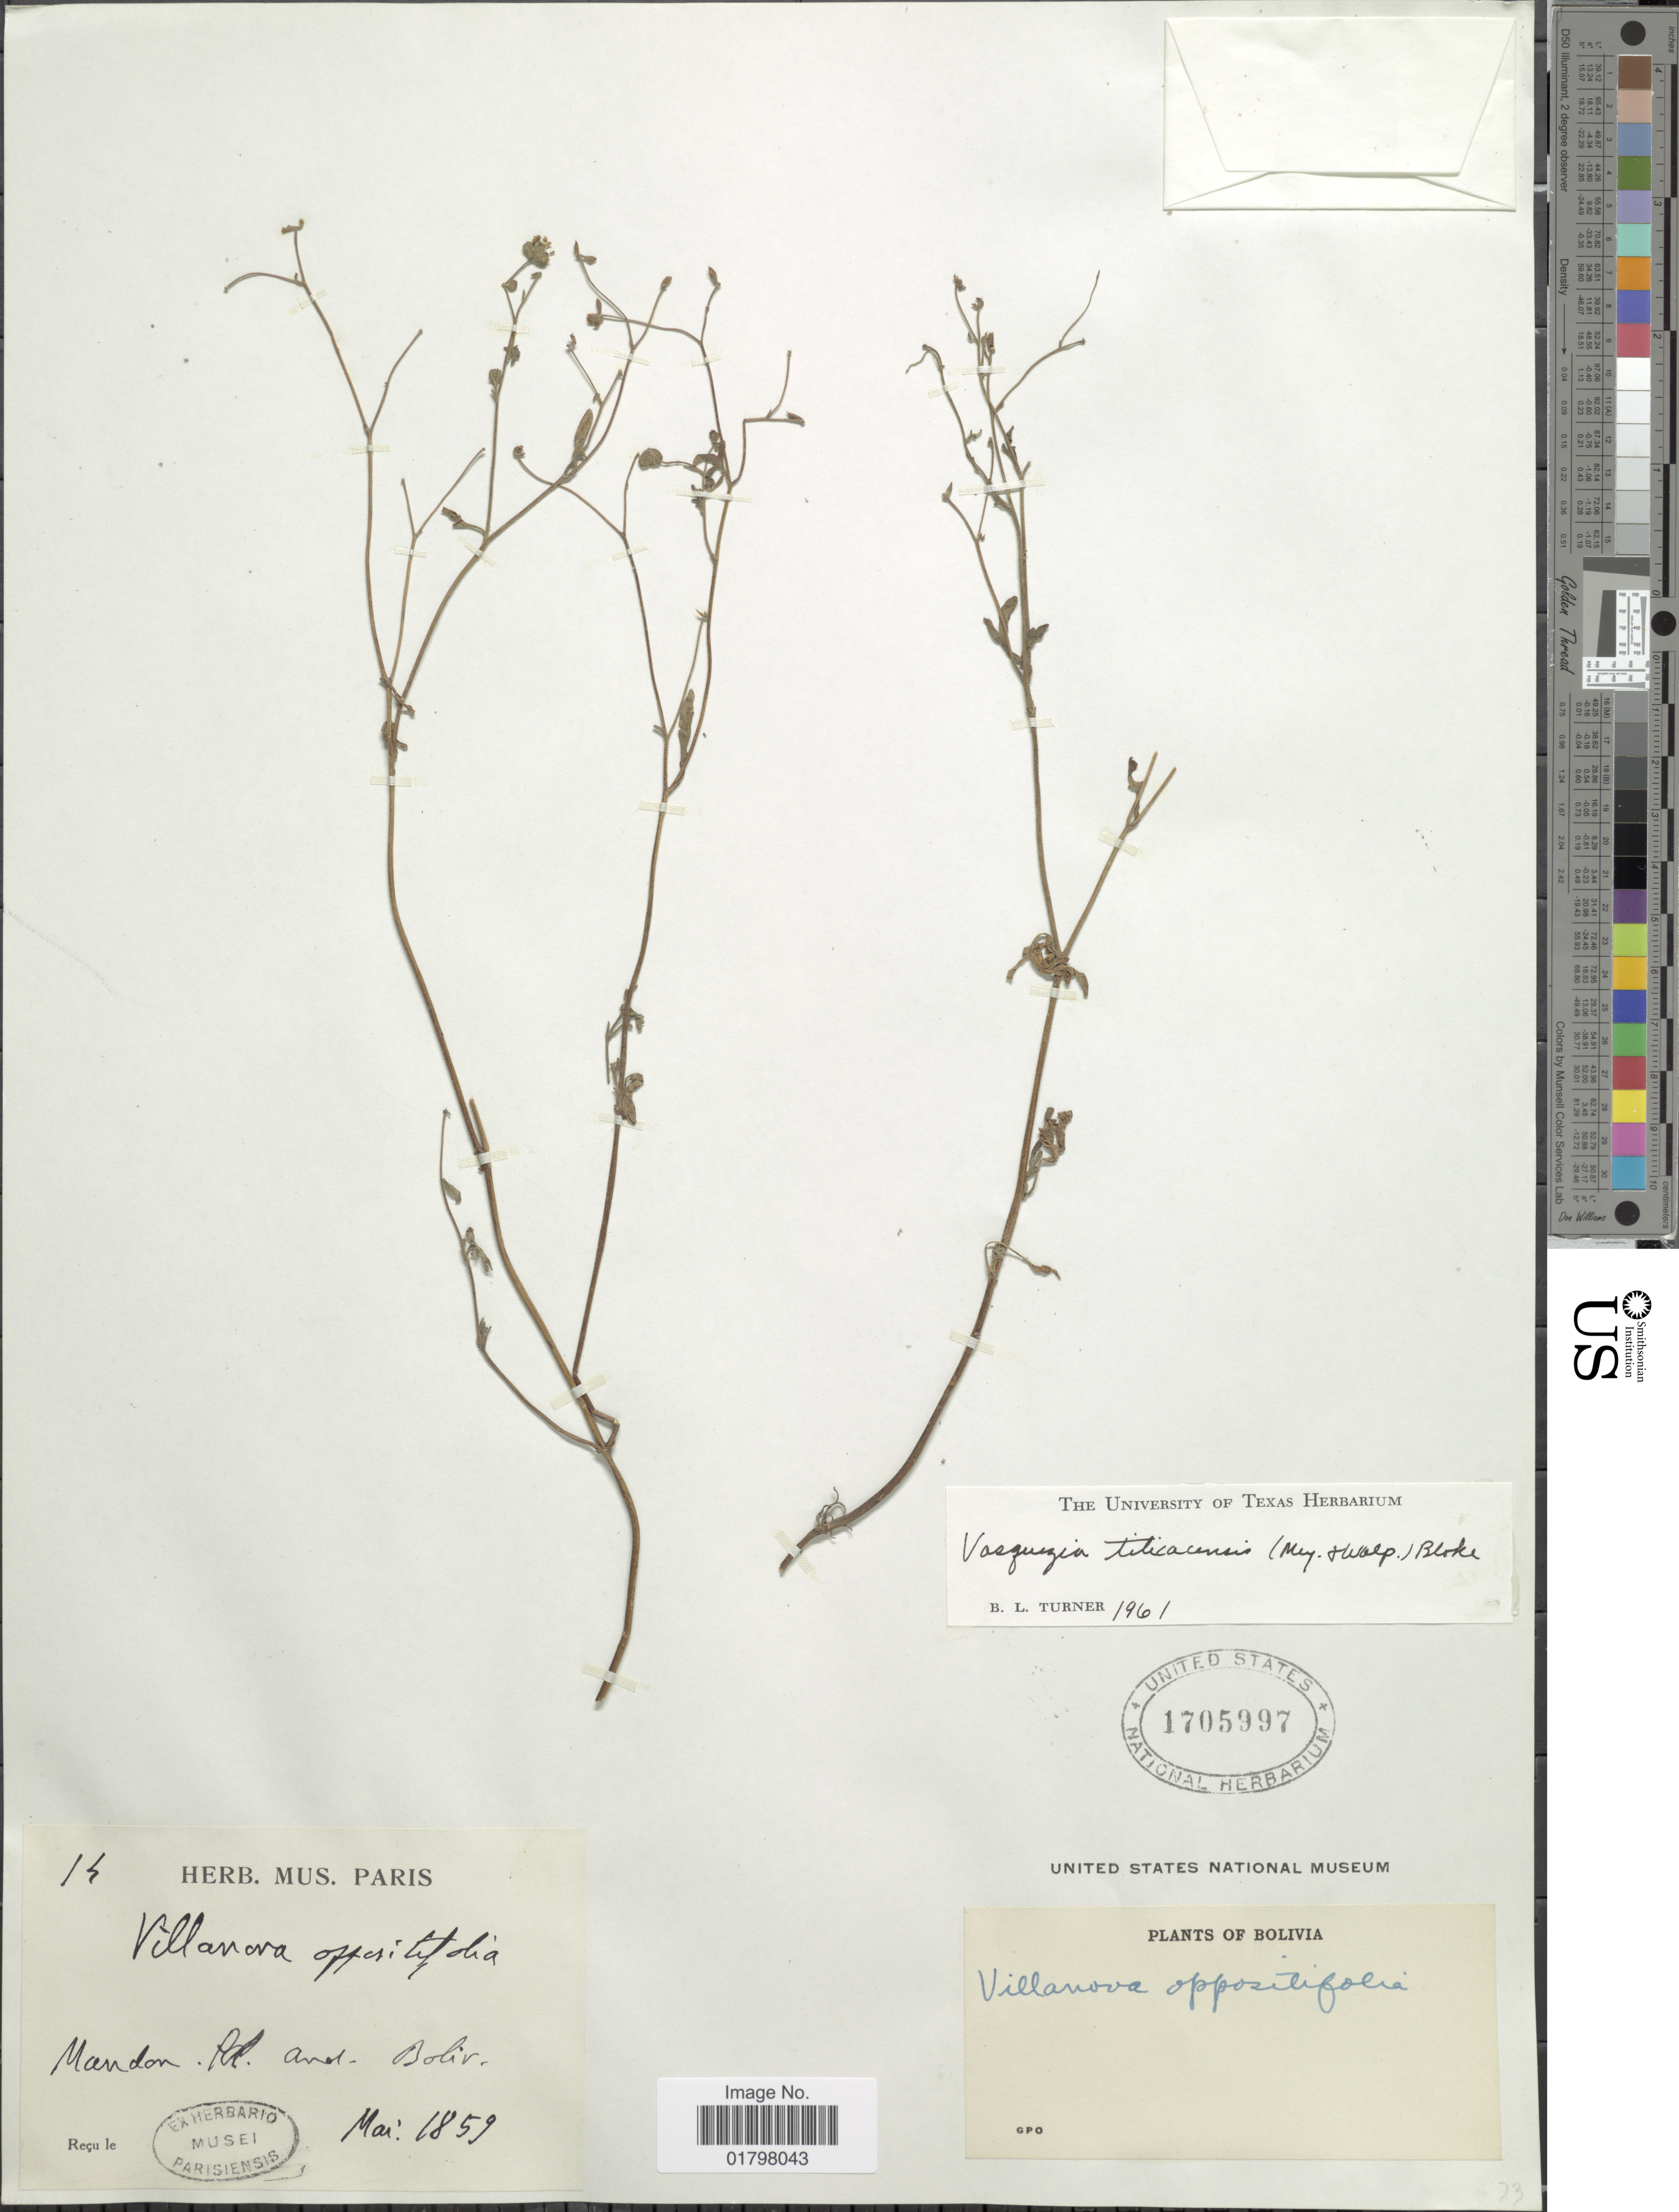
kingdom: Plantae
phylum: Tracheophyta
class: Magnoliopsida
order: Asterales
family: Asteraceae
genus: Vasquesia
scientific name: Vasquesia titicacensis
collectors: ex herb. Mus. Paris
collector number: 14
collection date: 1859-05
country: Bolivia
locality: Mandon. Pd. And. Boliv.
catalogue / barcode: US 1705997